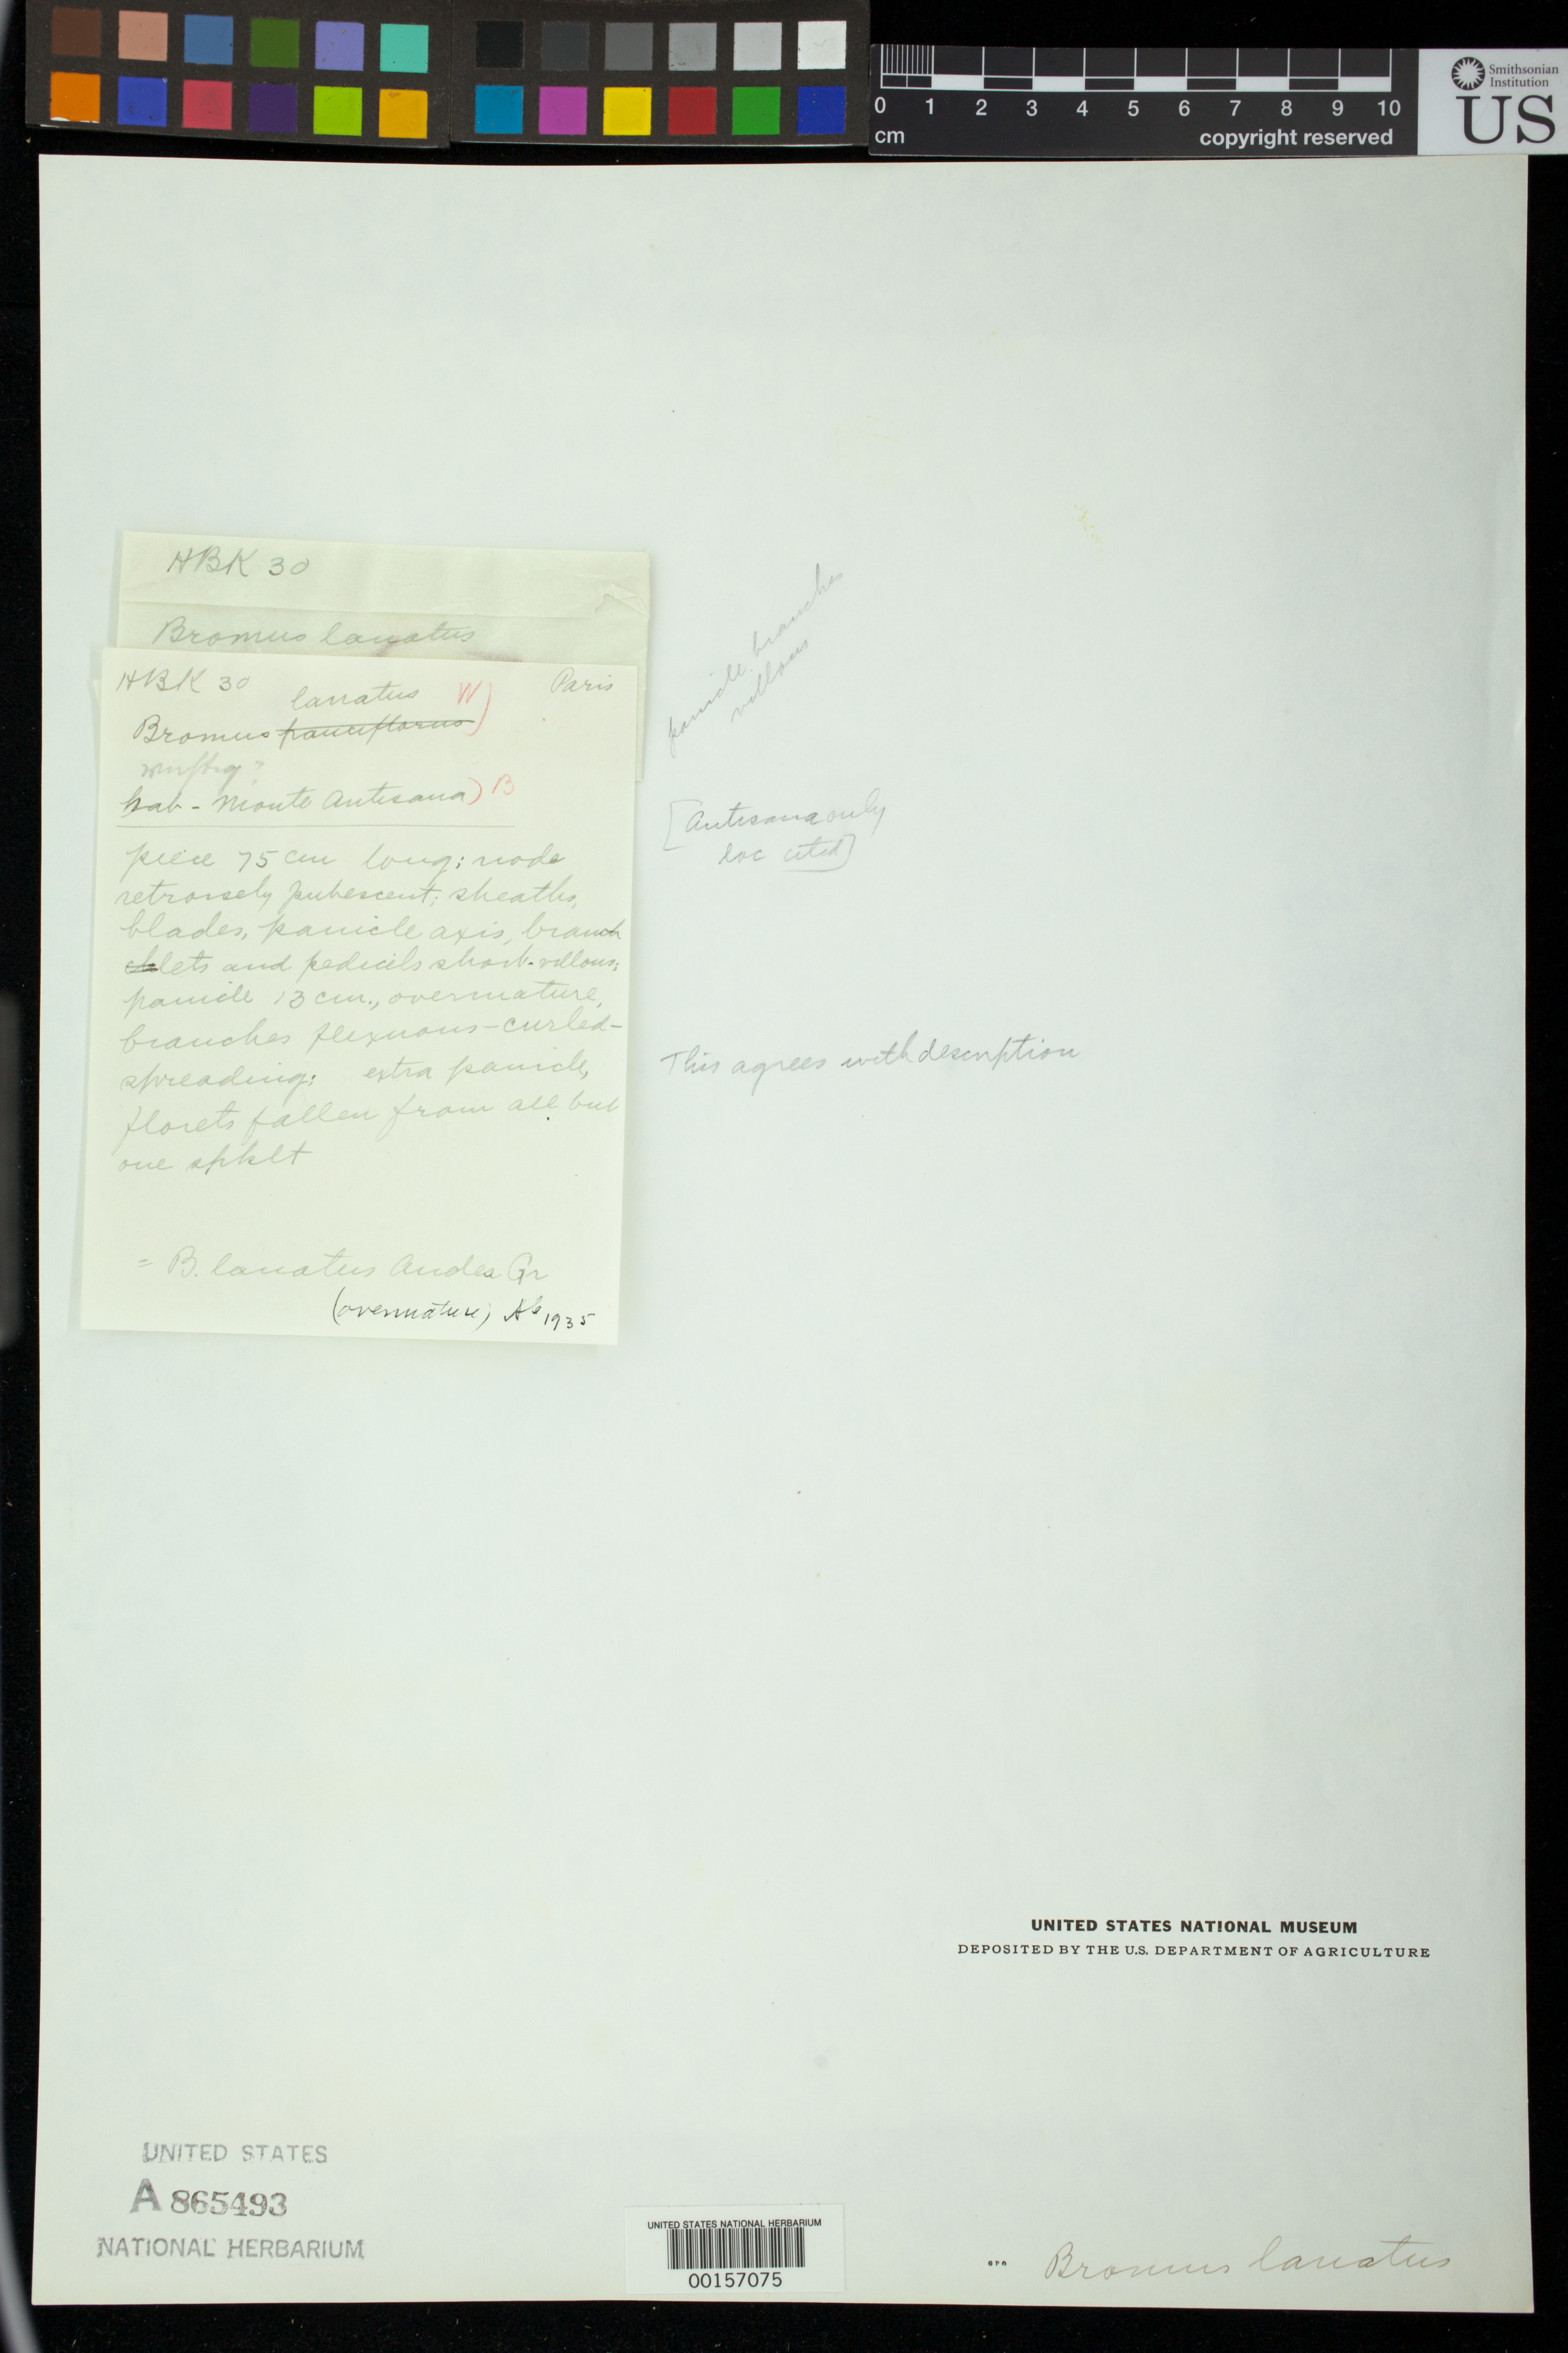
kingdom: Plantae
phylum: Tracheophyta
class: Liliopsida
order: Poales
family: Poaceae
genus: Bromus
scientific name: Bromus lanatus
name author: Kunth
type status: Type Fragment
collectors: ex herb. H.B.K.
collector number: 30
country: Ecuador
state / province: Chimborazo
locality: In Monte Antisana.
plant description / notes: Fragmentary material of type specimen ex herb. Paris. Contains infl. fragments.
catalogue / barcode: US 865493A